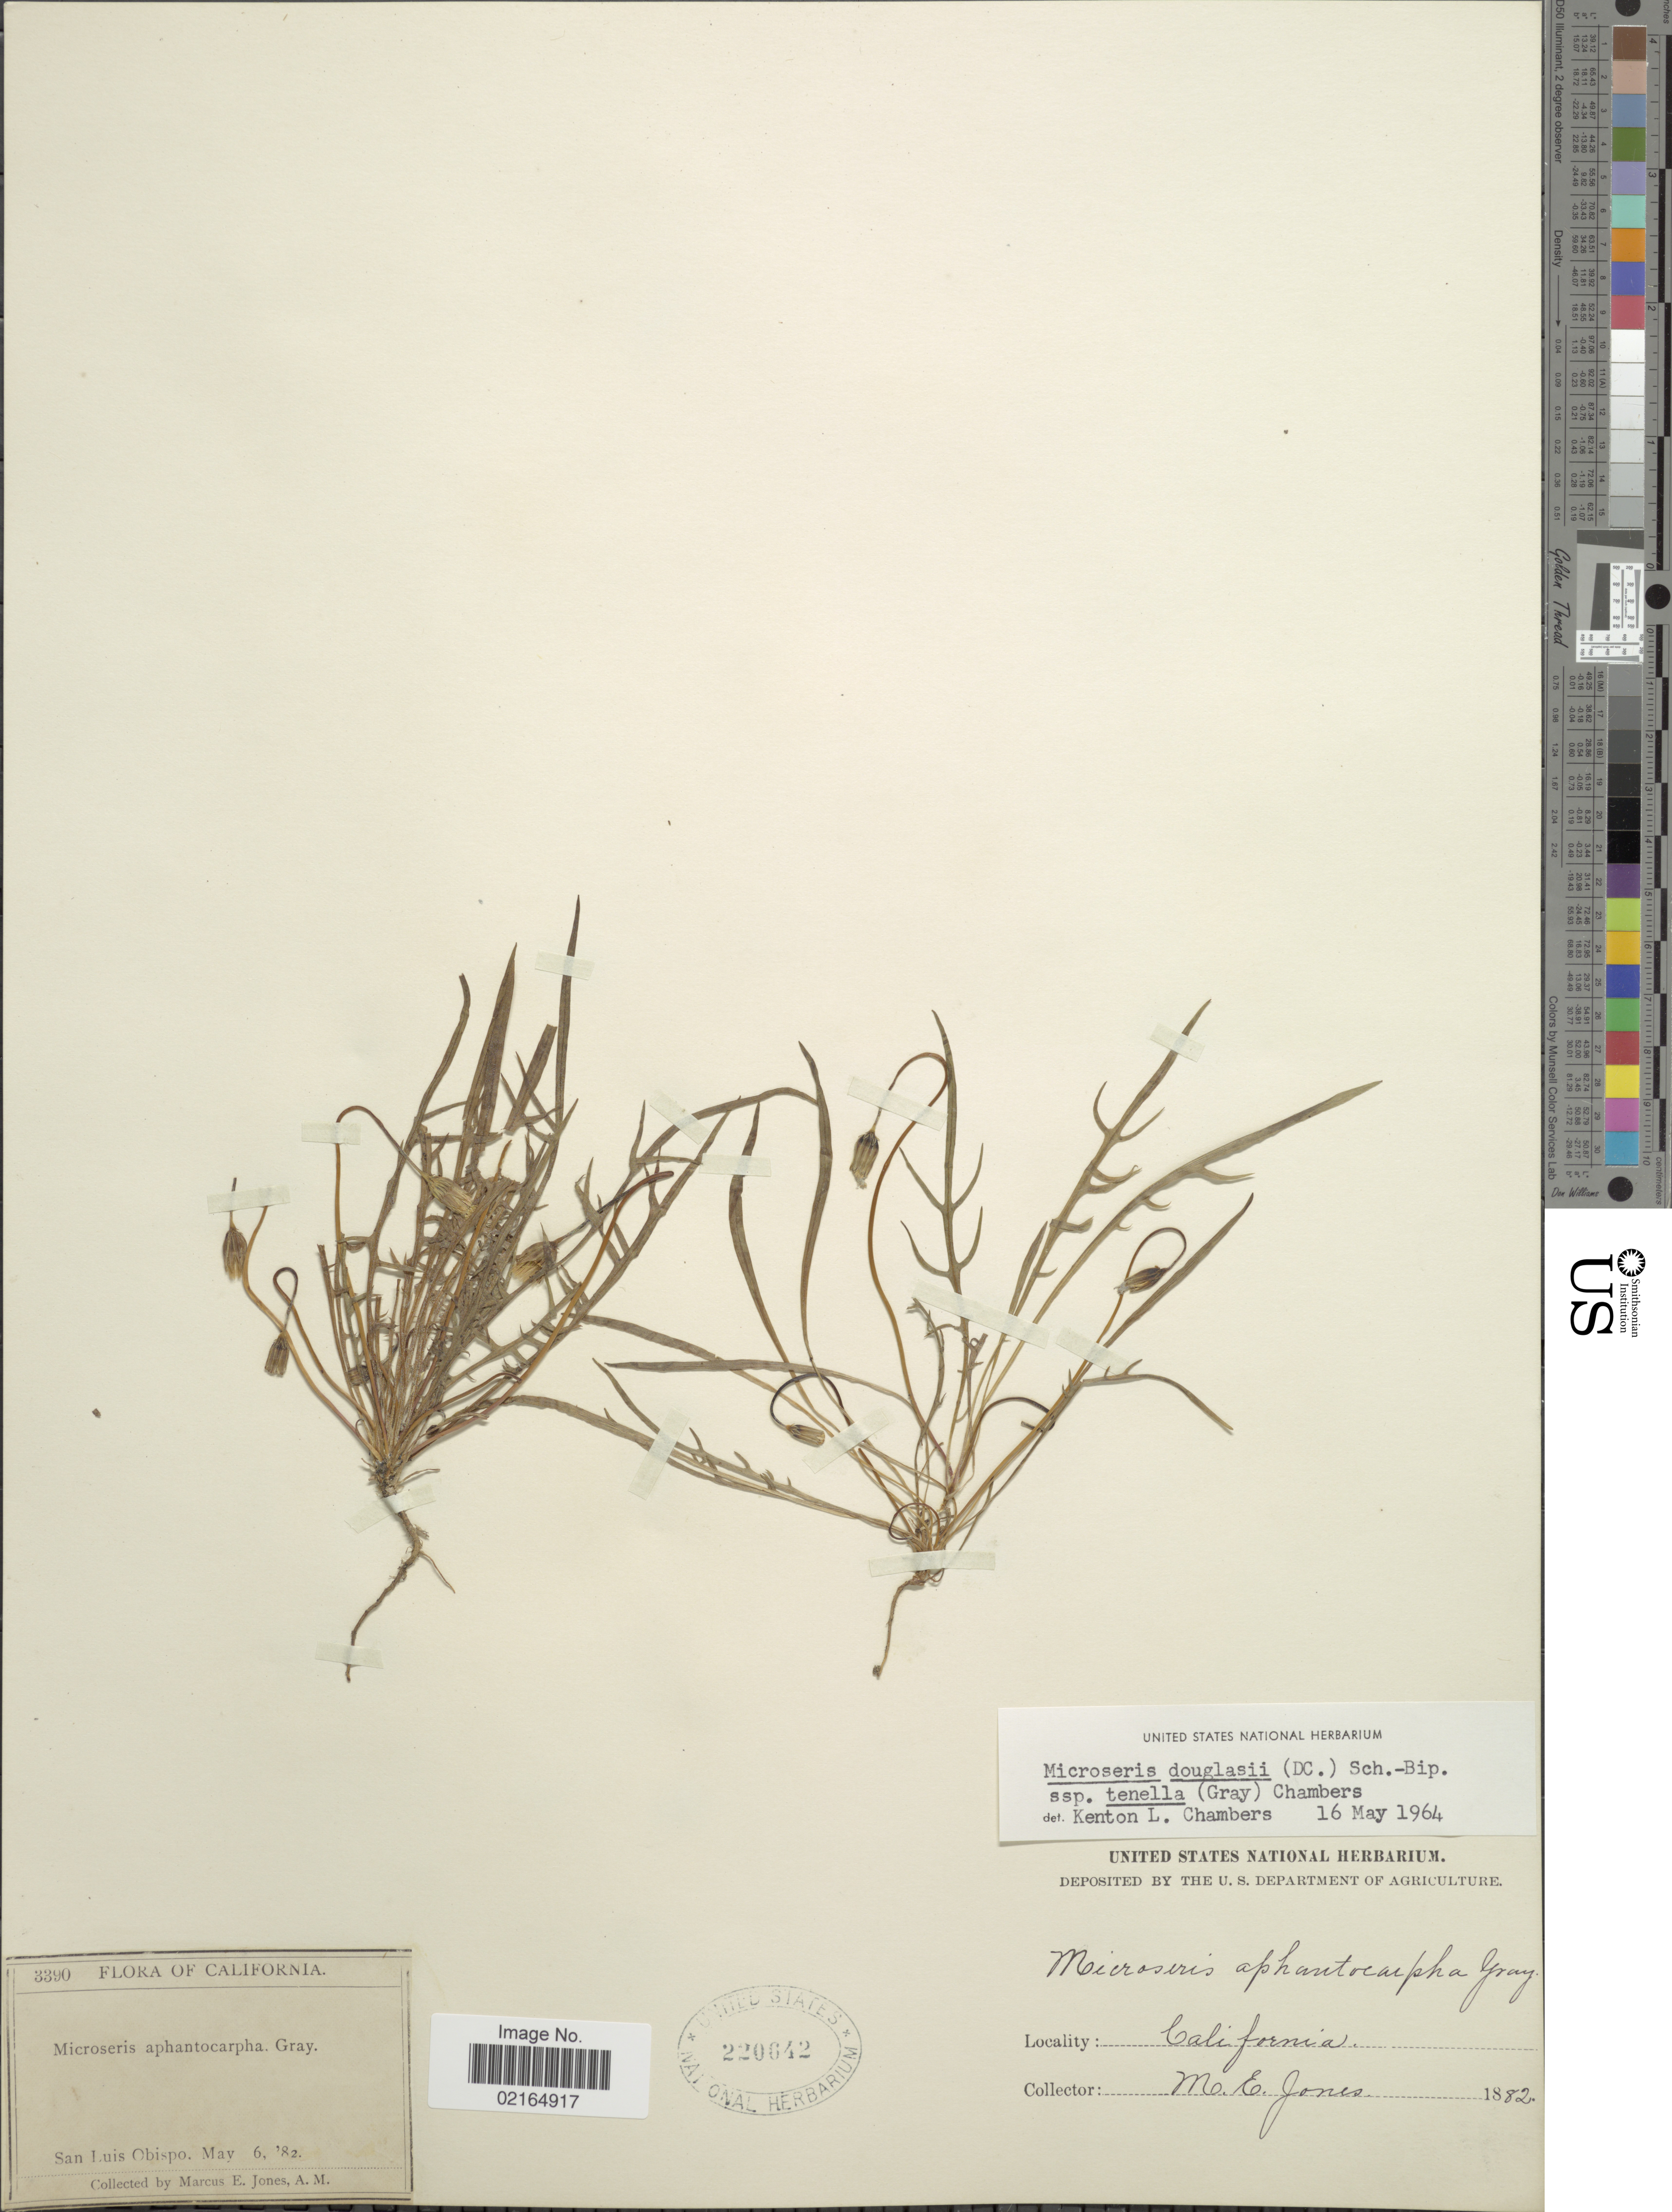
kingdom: Plantae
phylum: Tracheophyta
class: Magnoliopsida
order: Asterales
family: Asteraceae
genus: Microseris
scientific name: Microseris douglasii subsp. tenella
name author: (A. Gray) K.L. Chambers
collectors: M. E. Jones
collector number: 3390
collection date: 1882-05-06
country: United States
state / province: California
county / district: San Luis Obispo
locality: San Luis Obispo.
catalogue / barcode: US 220642